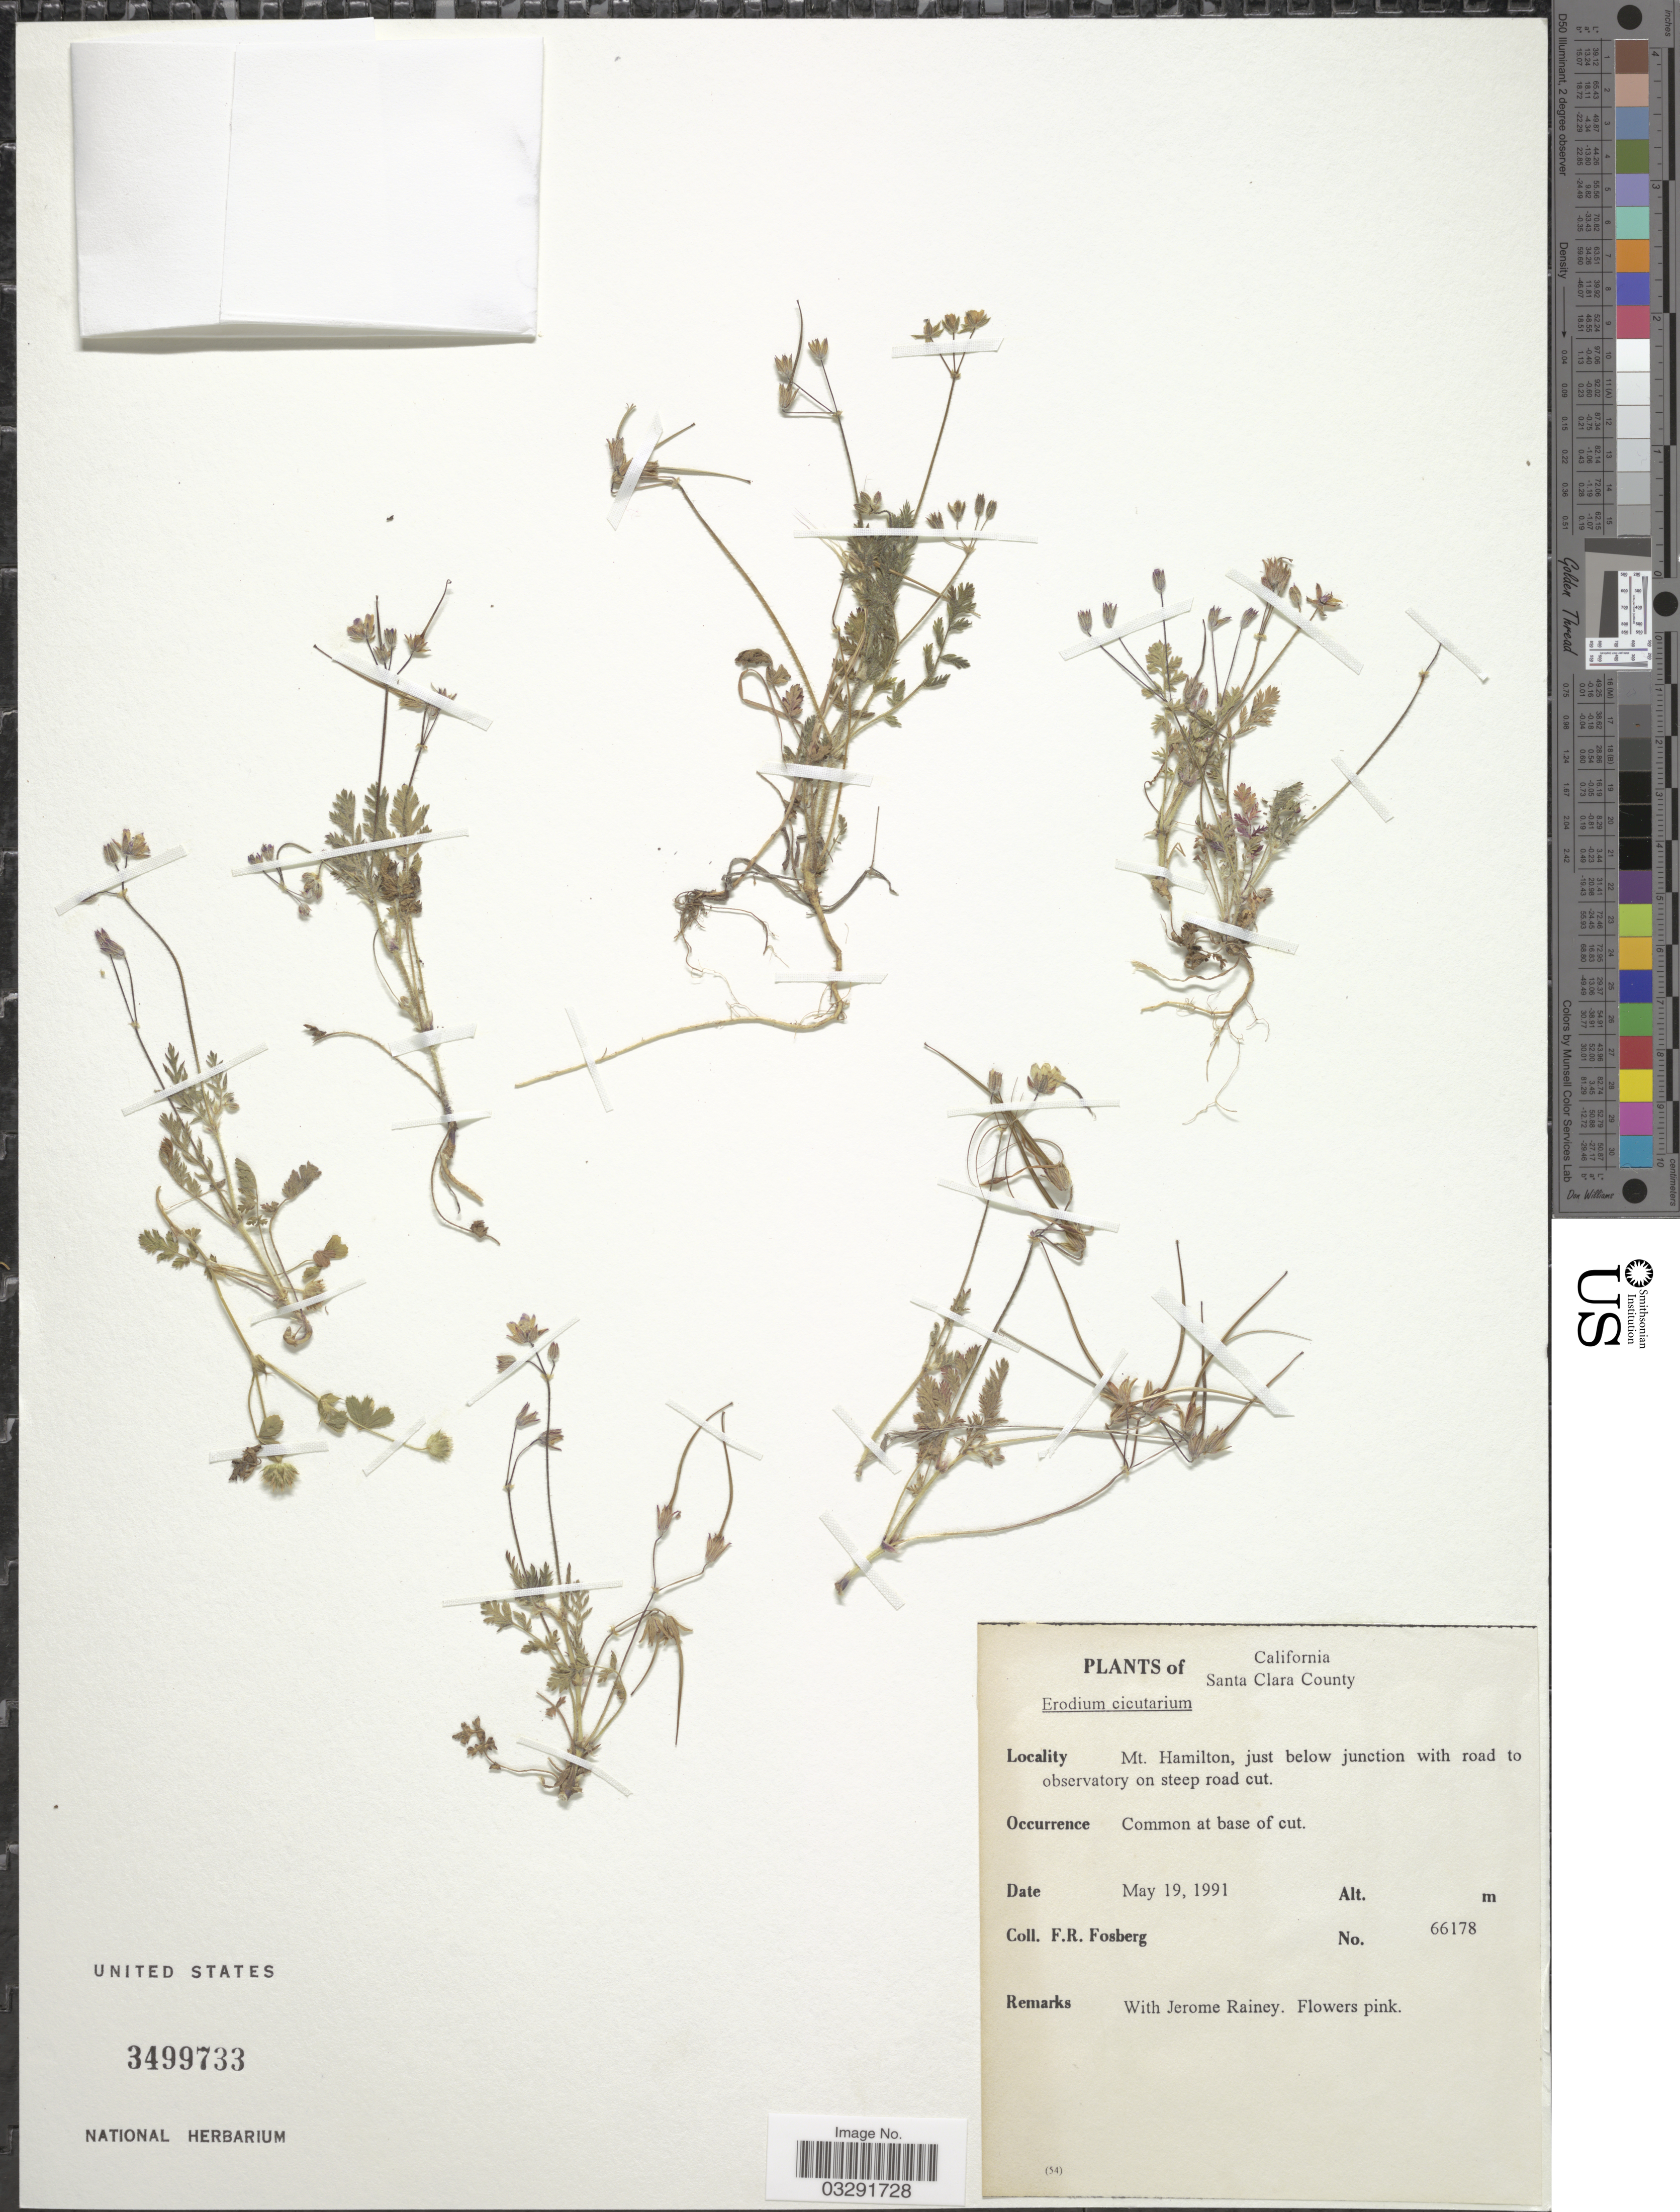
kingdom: Plantae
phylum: Tracheophyta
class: Magnoliopsida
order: Geraniales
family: Geraniaceae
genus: Erodium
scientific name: Erodium cicutarium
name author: (L.) L'Hér.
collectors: F. R. Fosberg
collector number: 66178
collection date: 1991-05-19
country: United States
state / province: California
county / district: Santa Clara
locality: Santa Clara County. Mt. Hamilton, just below junction with road to observatory on steep road cut.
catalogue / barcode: US 3499733